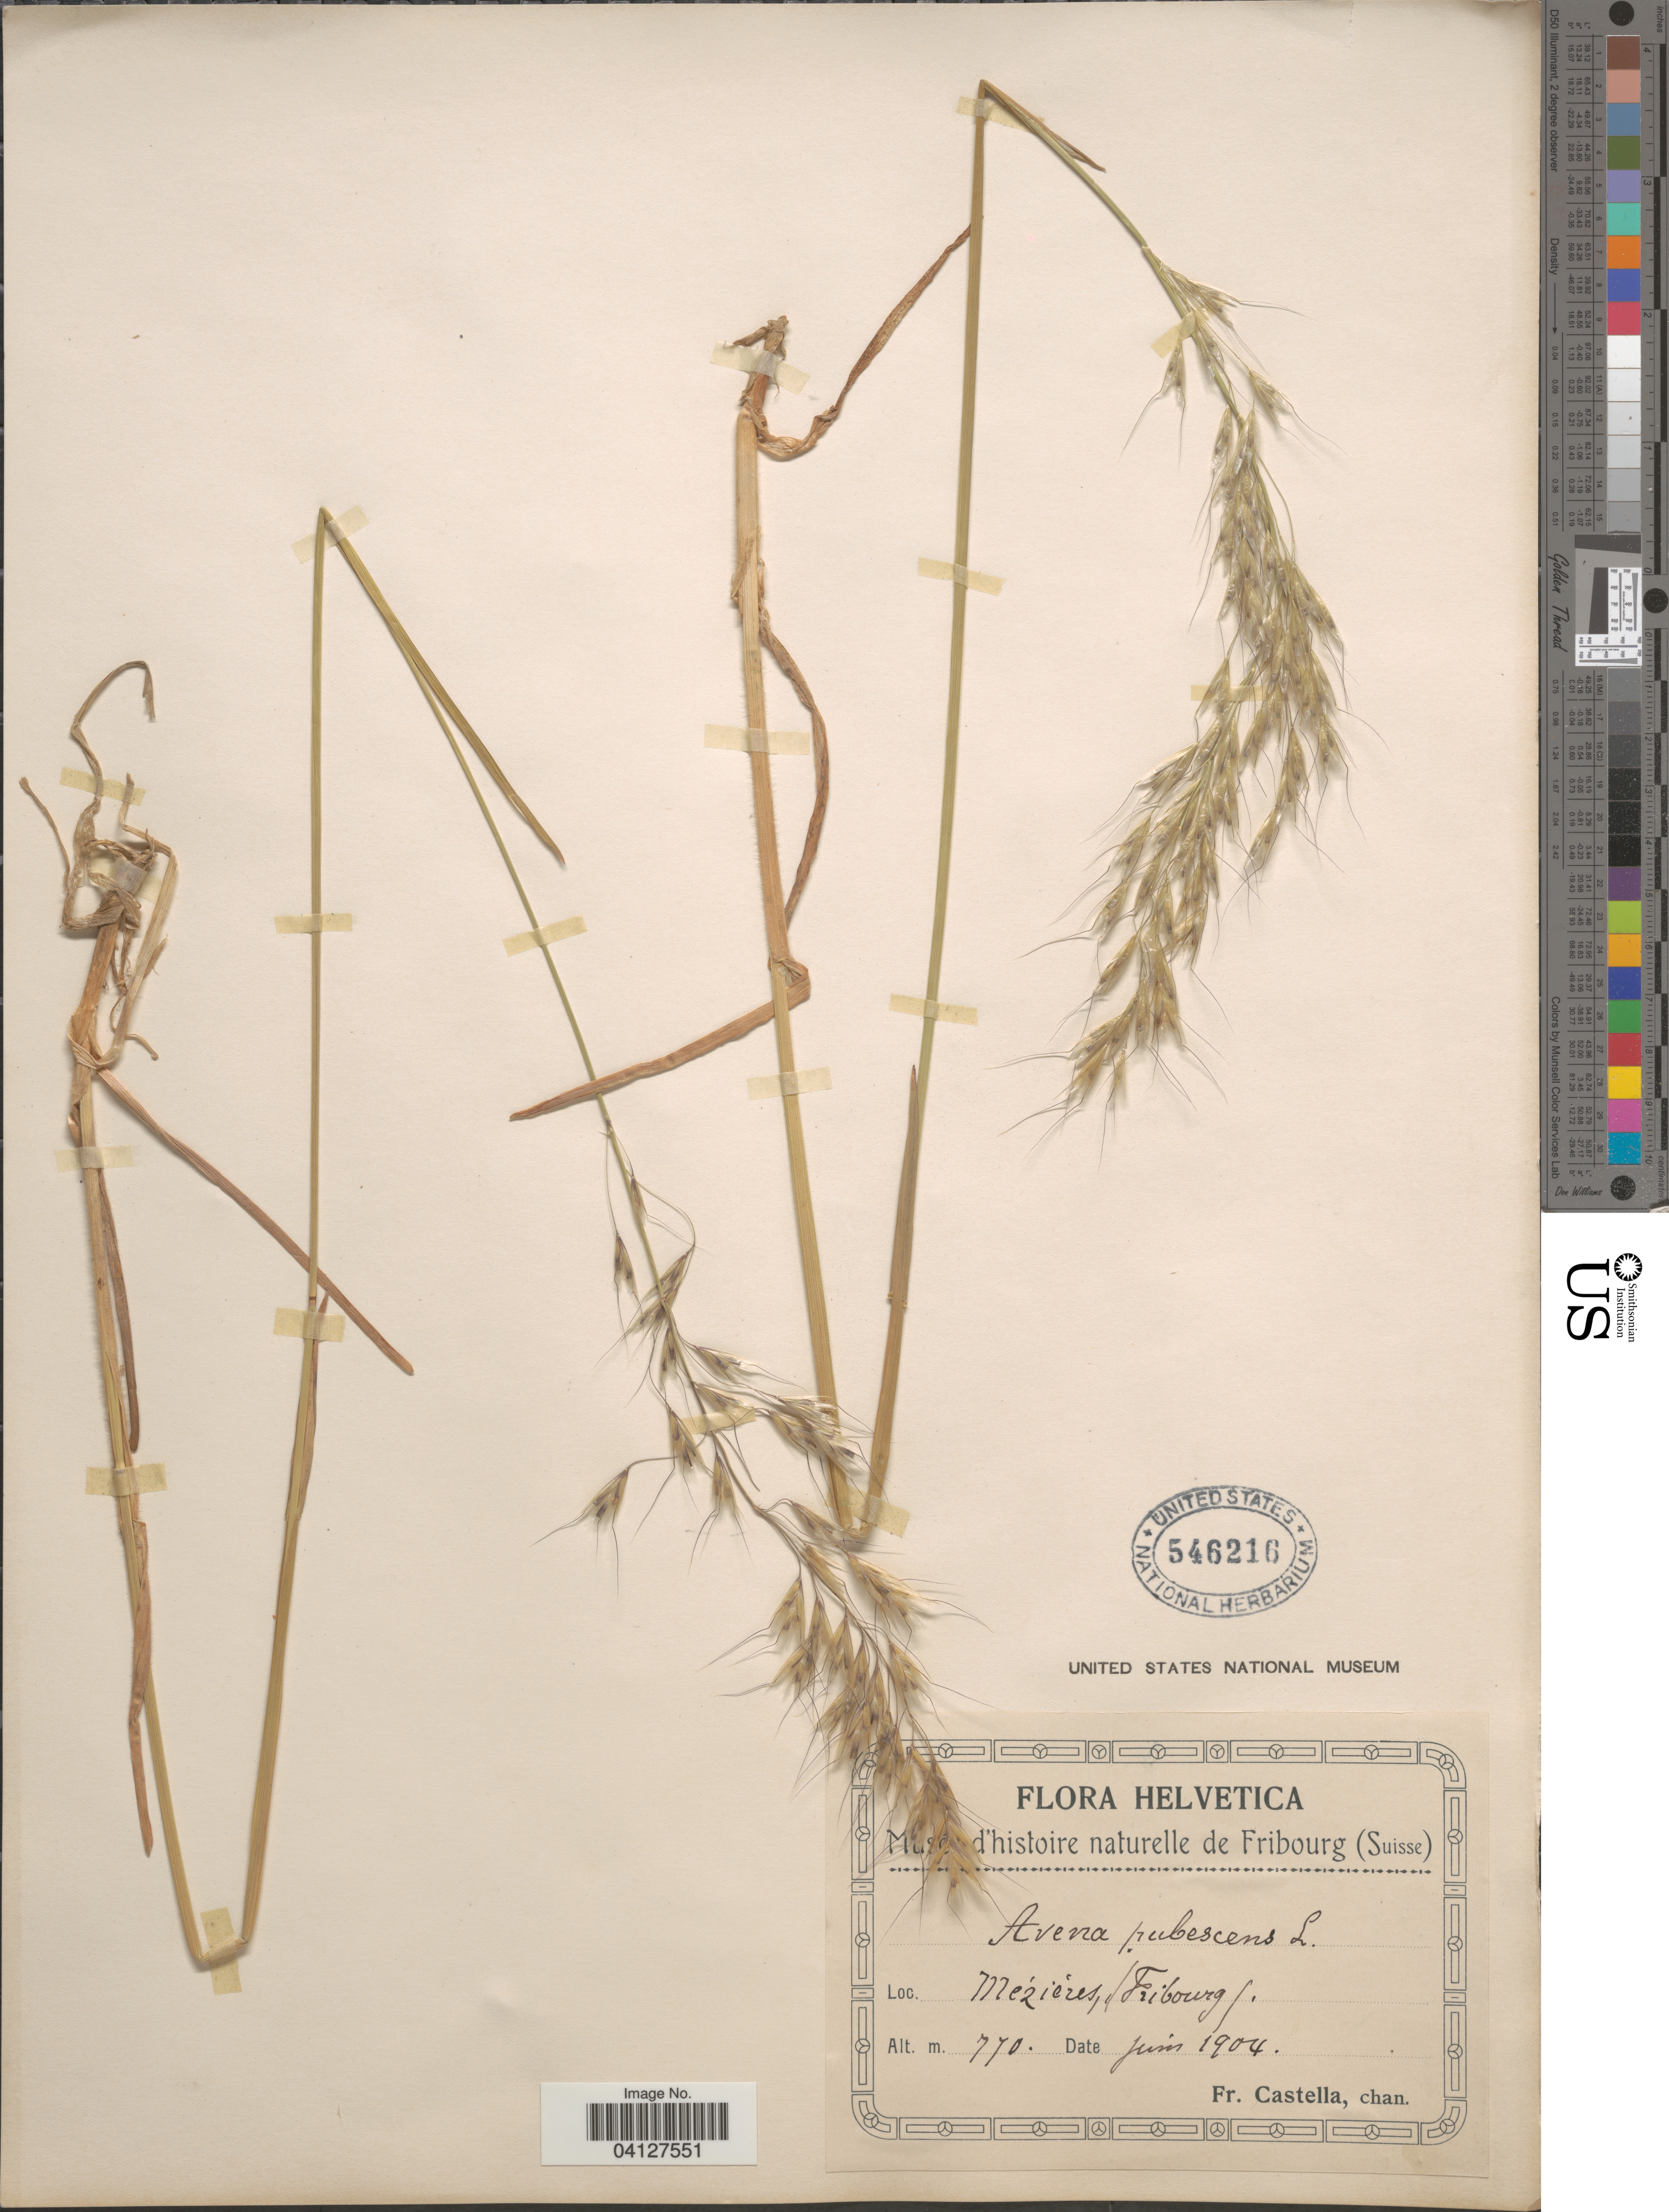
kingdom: Plantae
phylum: Tracheophyta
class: Liliopsida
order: Poales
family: Poaceae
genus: Avena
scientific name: Avena pubescens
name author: Huds.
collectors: Fr. Castella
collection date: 1904-06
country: Switzerland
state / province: Fribourg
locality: Helvetica. Mézieres.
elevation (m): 770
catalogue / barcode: US 546216